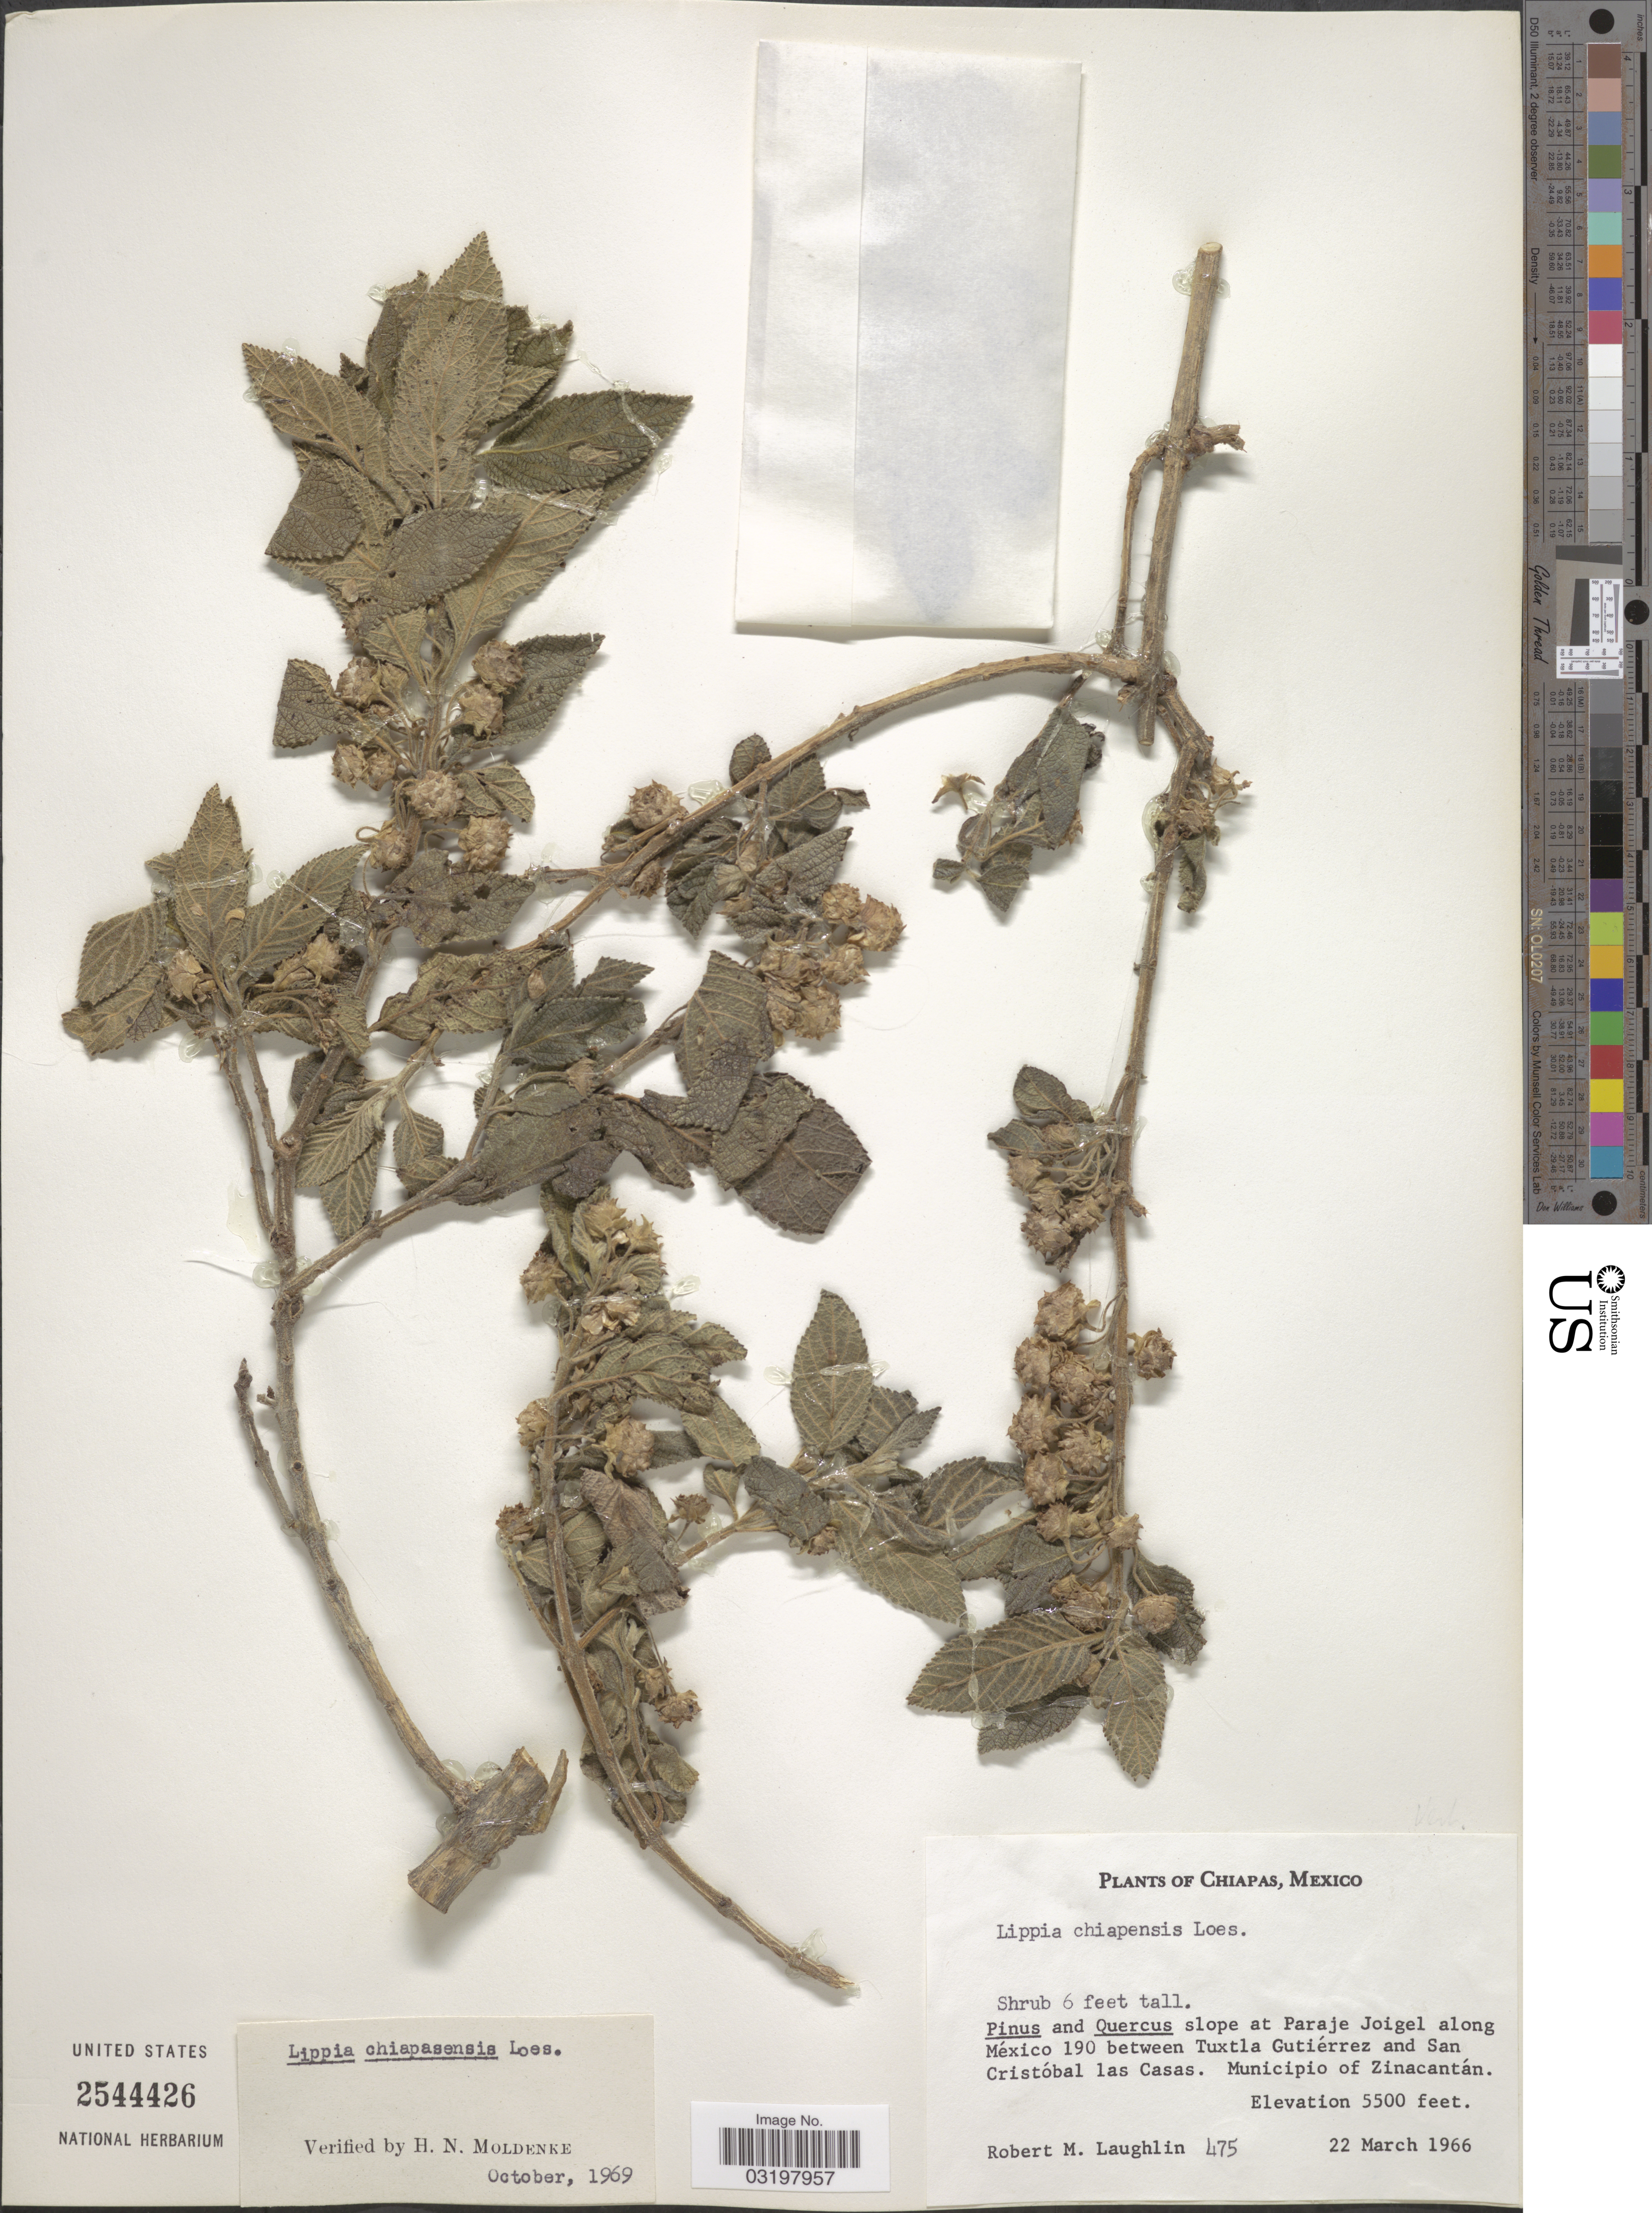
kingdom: Plantae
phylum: Tracheophyta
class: Magnoliopsida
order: Lamiales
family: Verbenaceae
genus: Lippia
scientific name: Lippia chiapasensis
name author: Loes.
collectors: R. McLaughlin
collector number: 475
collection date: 1966-03-22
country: Mexico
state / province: Chiapas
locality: Slope at Paraje Joigel along México 190 between Tuxtla Gutiérrez and San Cristóbal las Casas. Municipio of Zinacantán.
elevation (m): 1676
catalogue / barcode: US 2544426